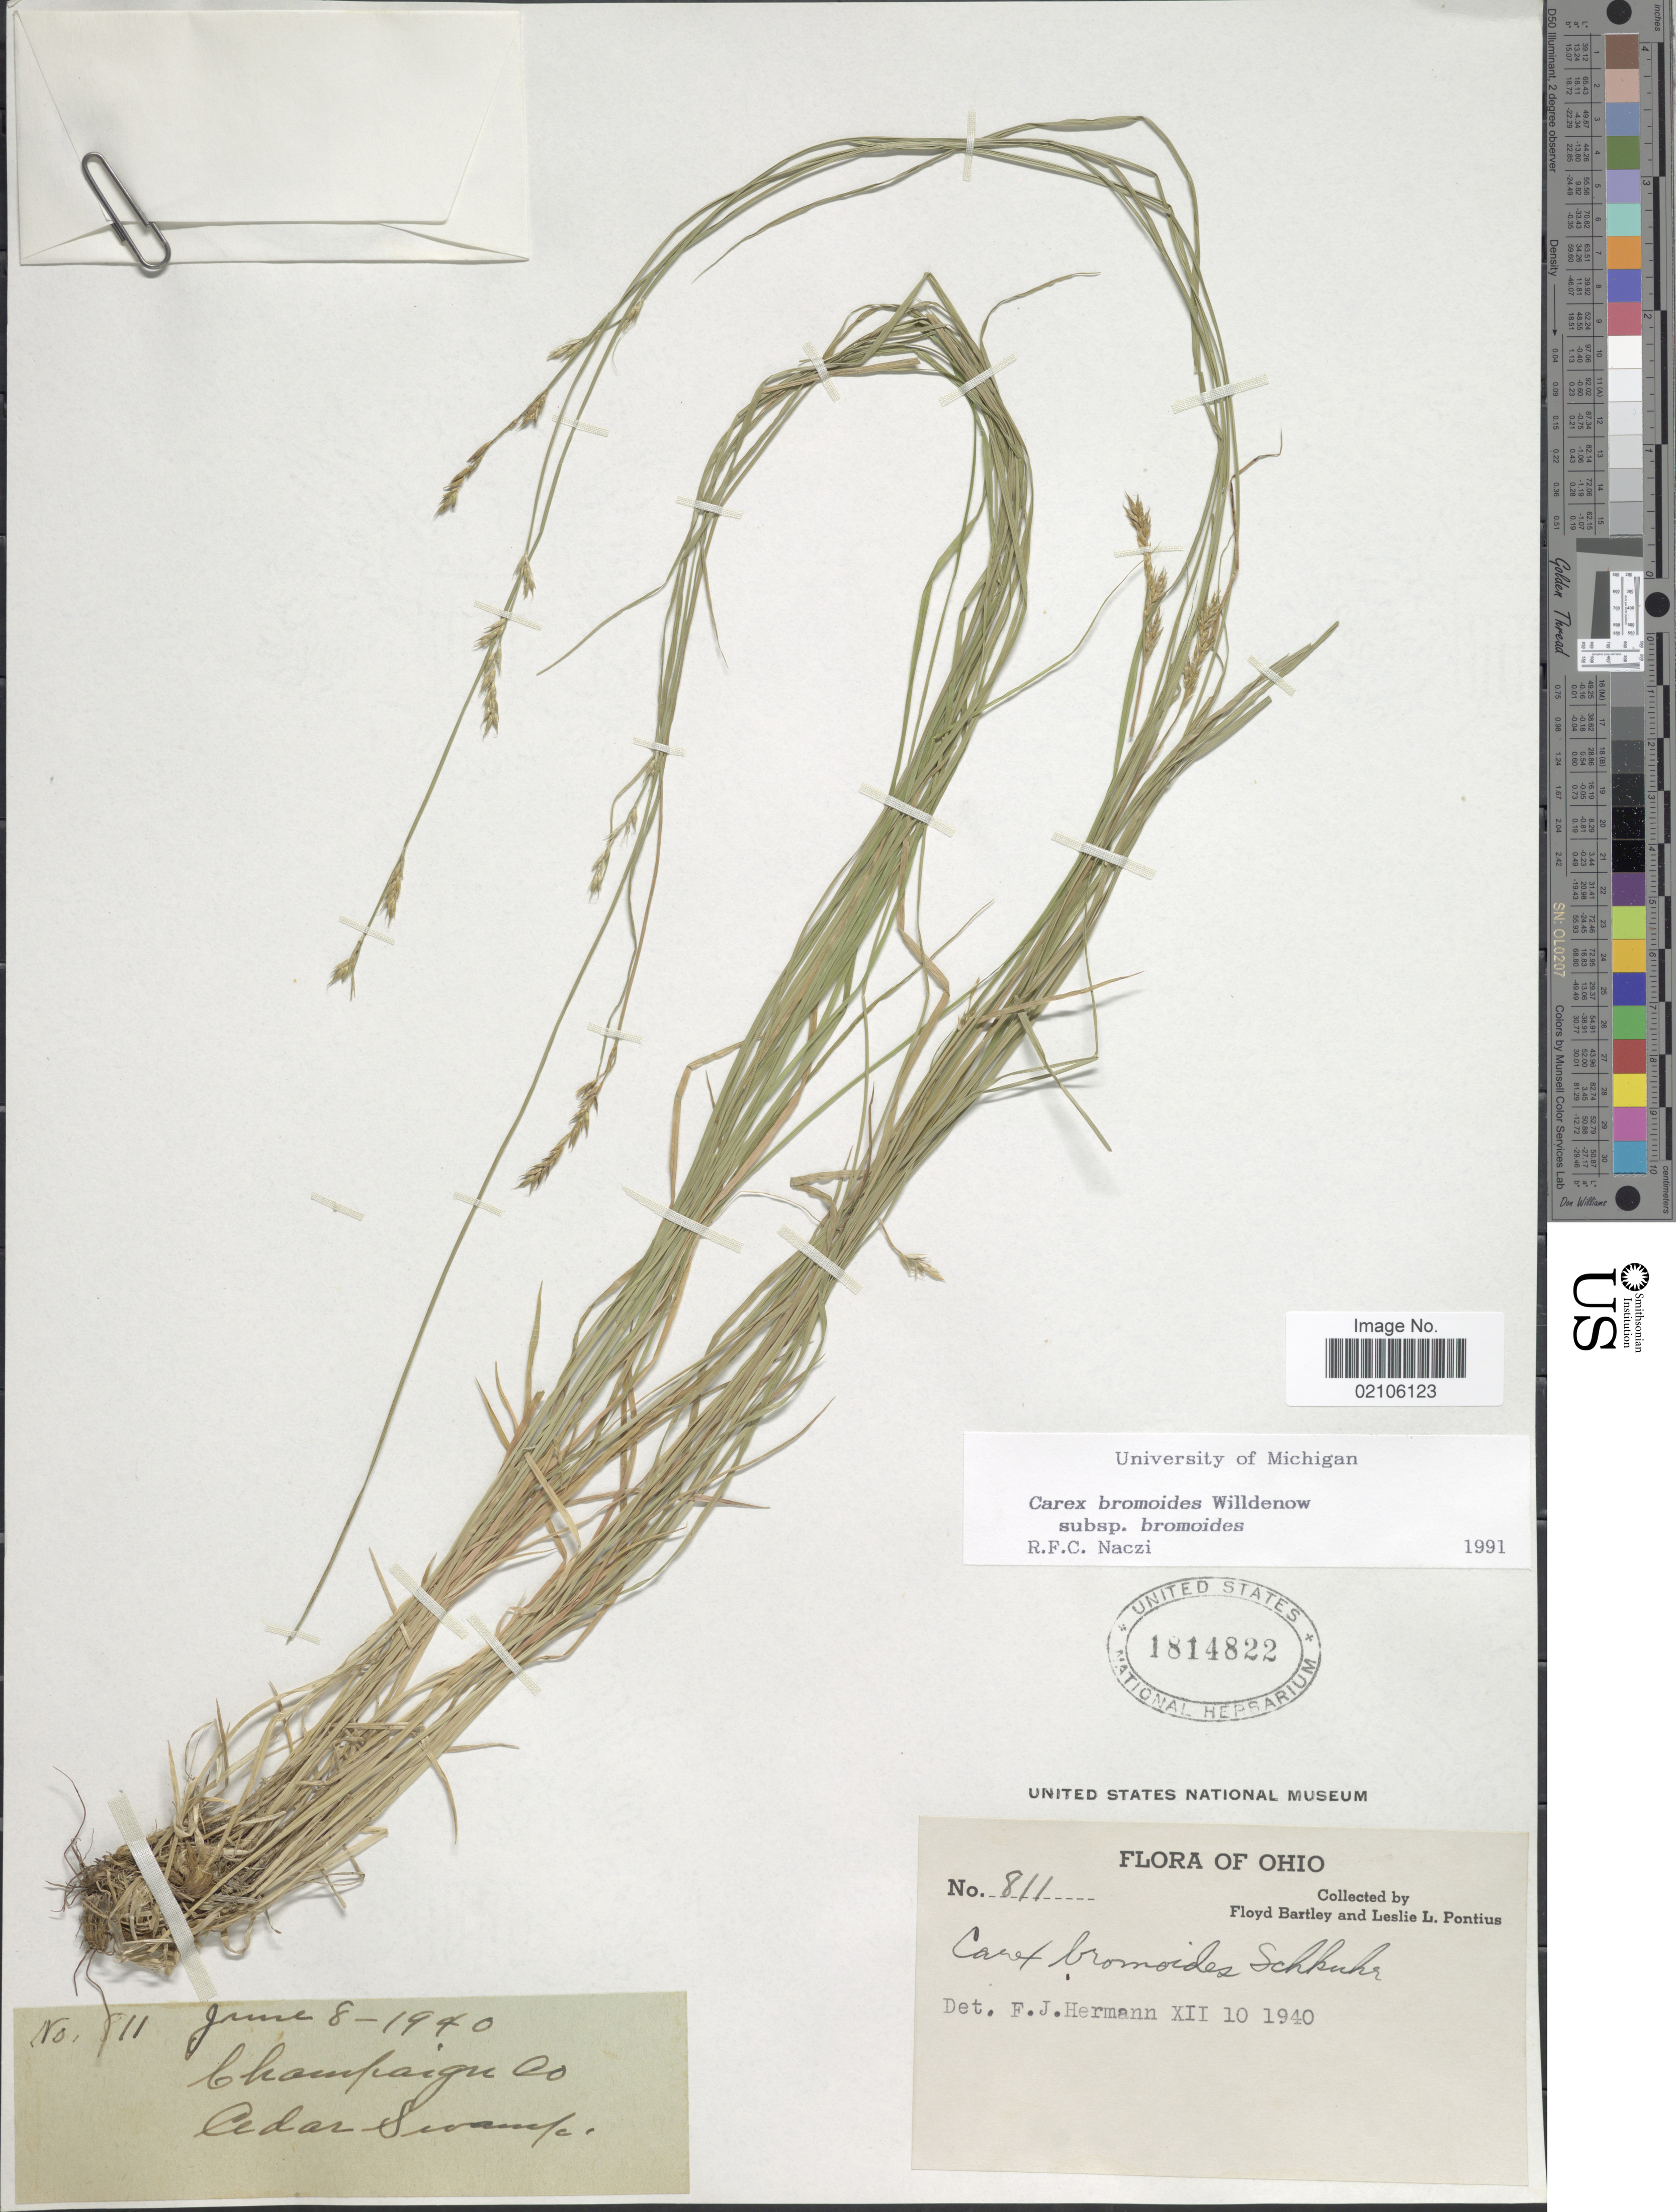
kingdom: Plantae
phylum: Tracheophyta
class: Liliopsida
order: Poales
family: Cyperaceae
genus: Carex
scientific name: Carex bromoides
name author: Willd.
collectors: F. Bartley & L. Pontius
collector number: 811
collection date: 1940-06-08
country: United States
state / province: Ohio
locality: Champaign Co, Cedar Swamp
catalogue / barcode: US 1814822